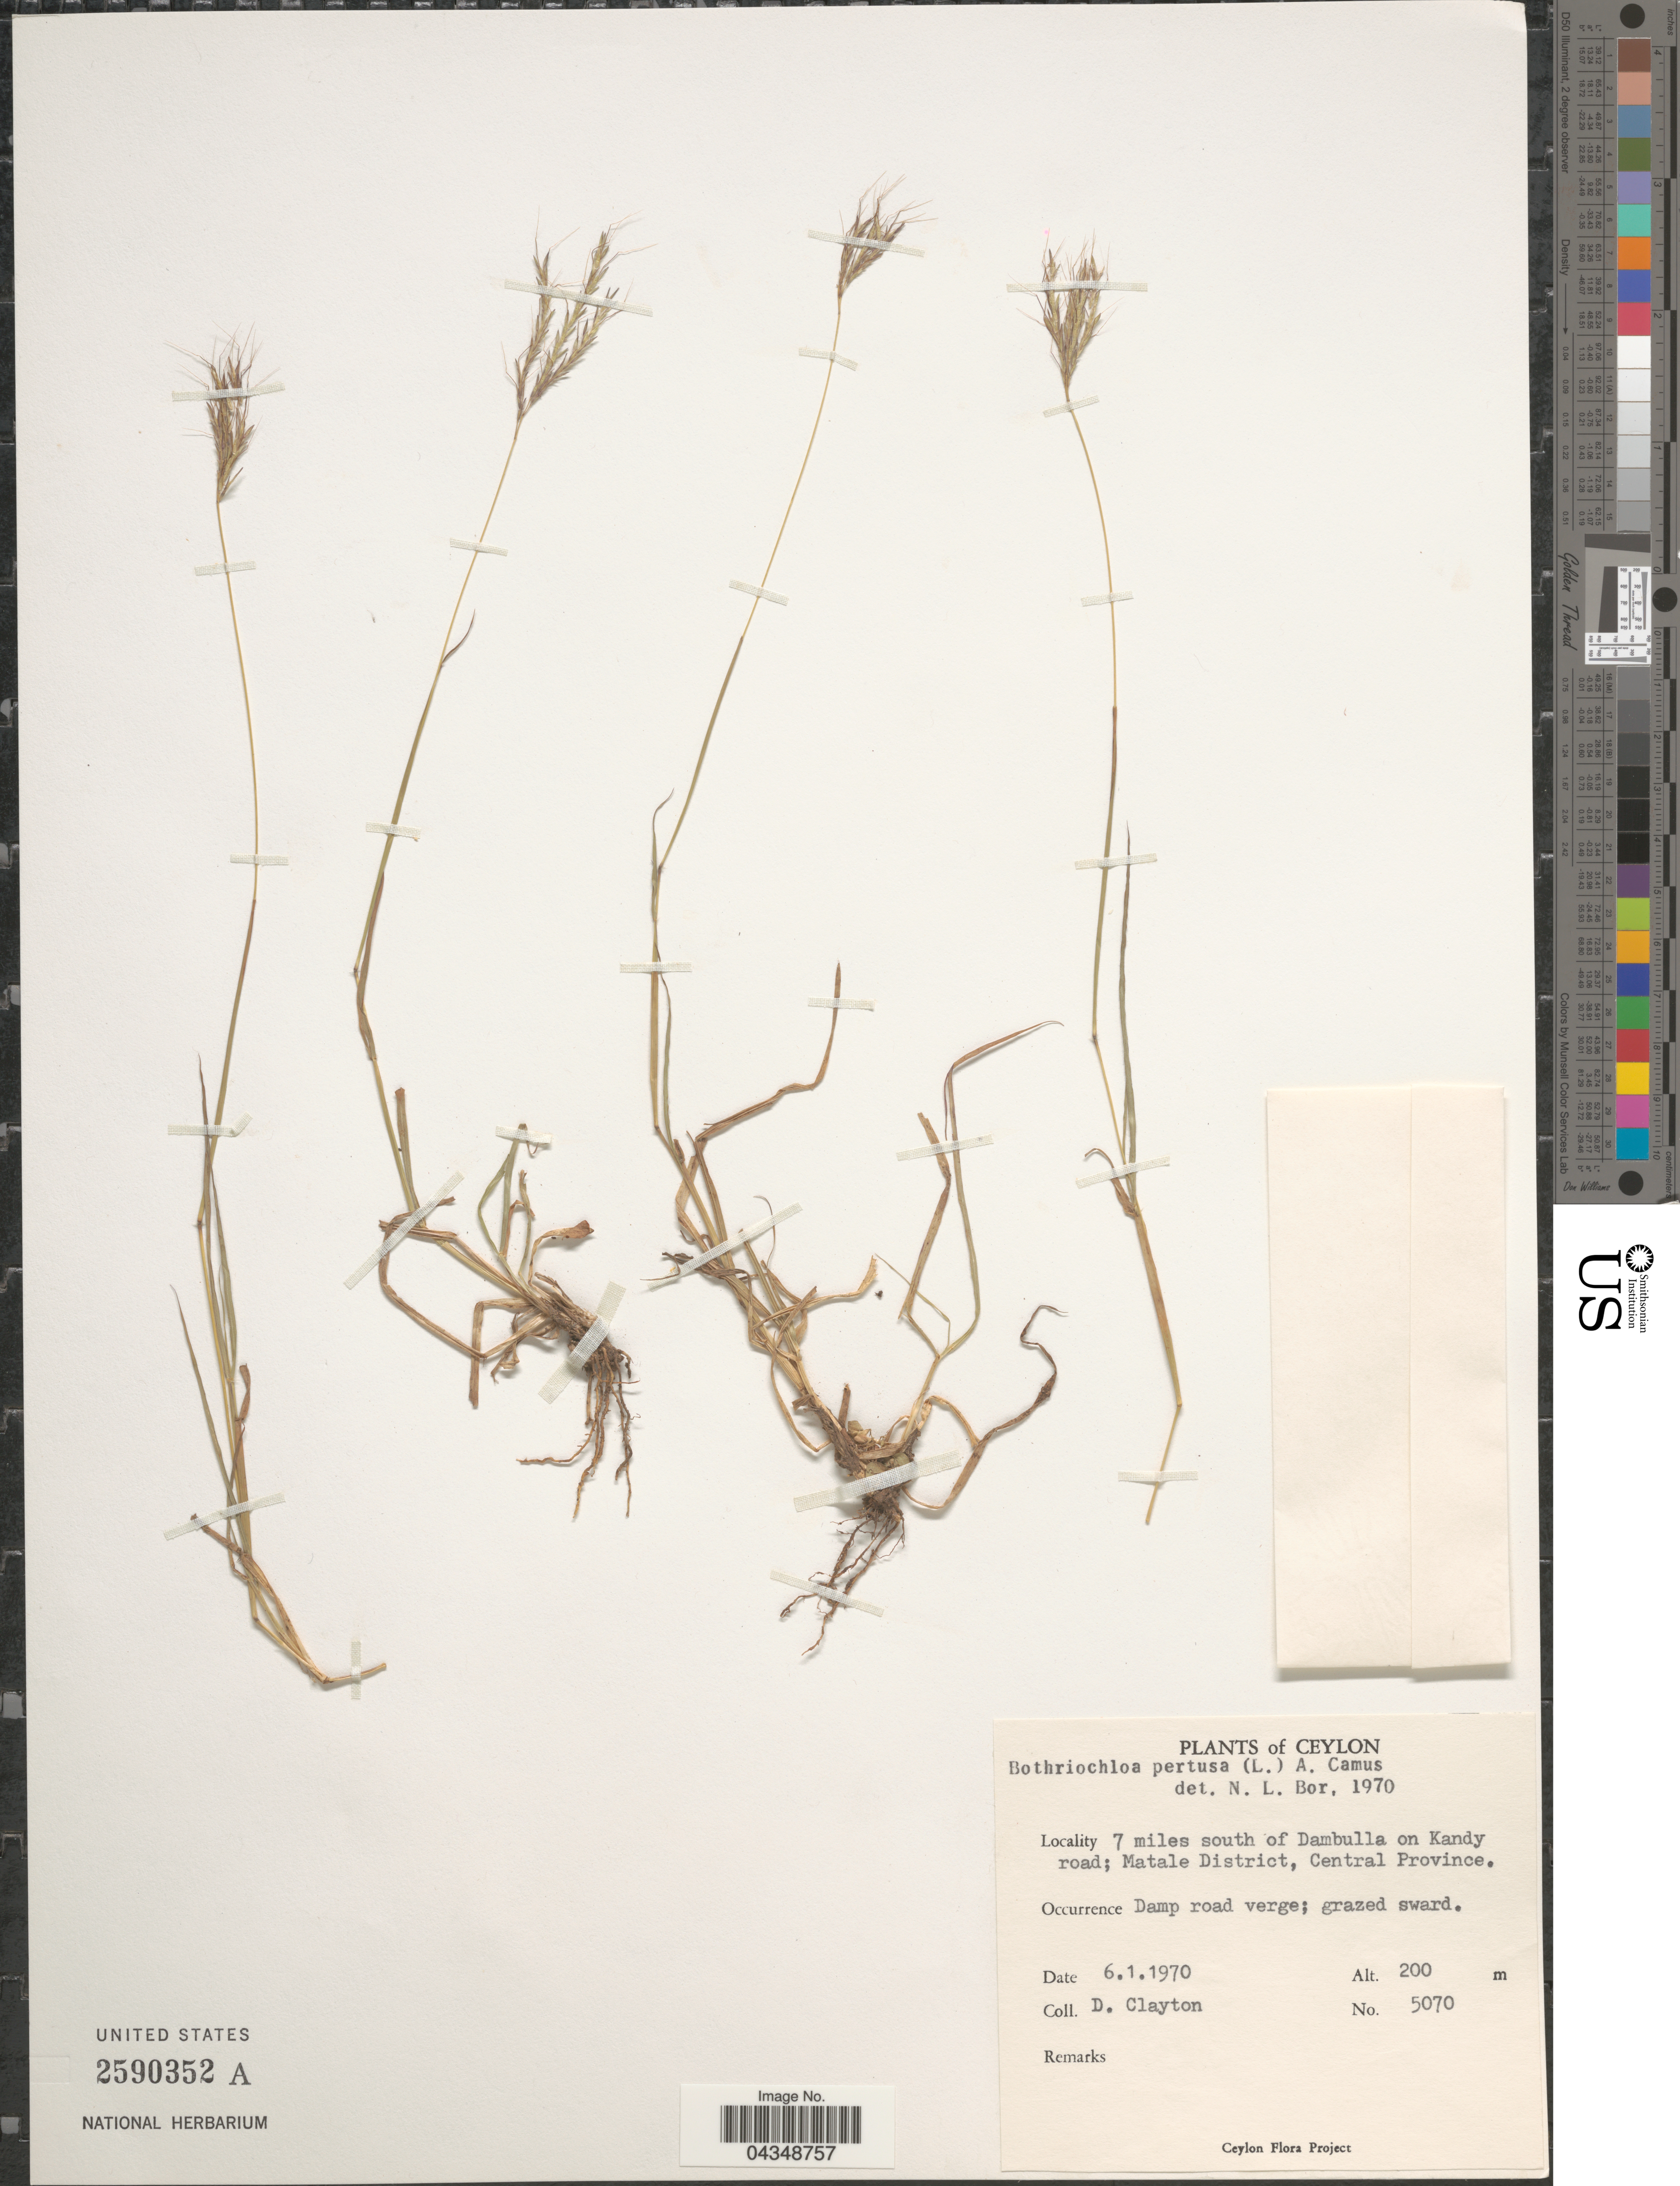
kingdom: Plantae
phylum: Tracheophyta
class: Liliopsida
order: Poales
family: Poaceae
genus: Bothriochloa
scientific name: Bothriochloa pertusa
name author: (L.) A. Camus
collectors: D. Clayton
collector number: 5070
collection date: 1970-01-06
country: Sri Lanka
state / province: Central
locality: Ceylon. 7 miles south of Dambulla on Kandy road; Matale District.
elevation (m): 200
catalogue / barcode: US 2590352A